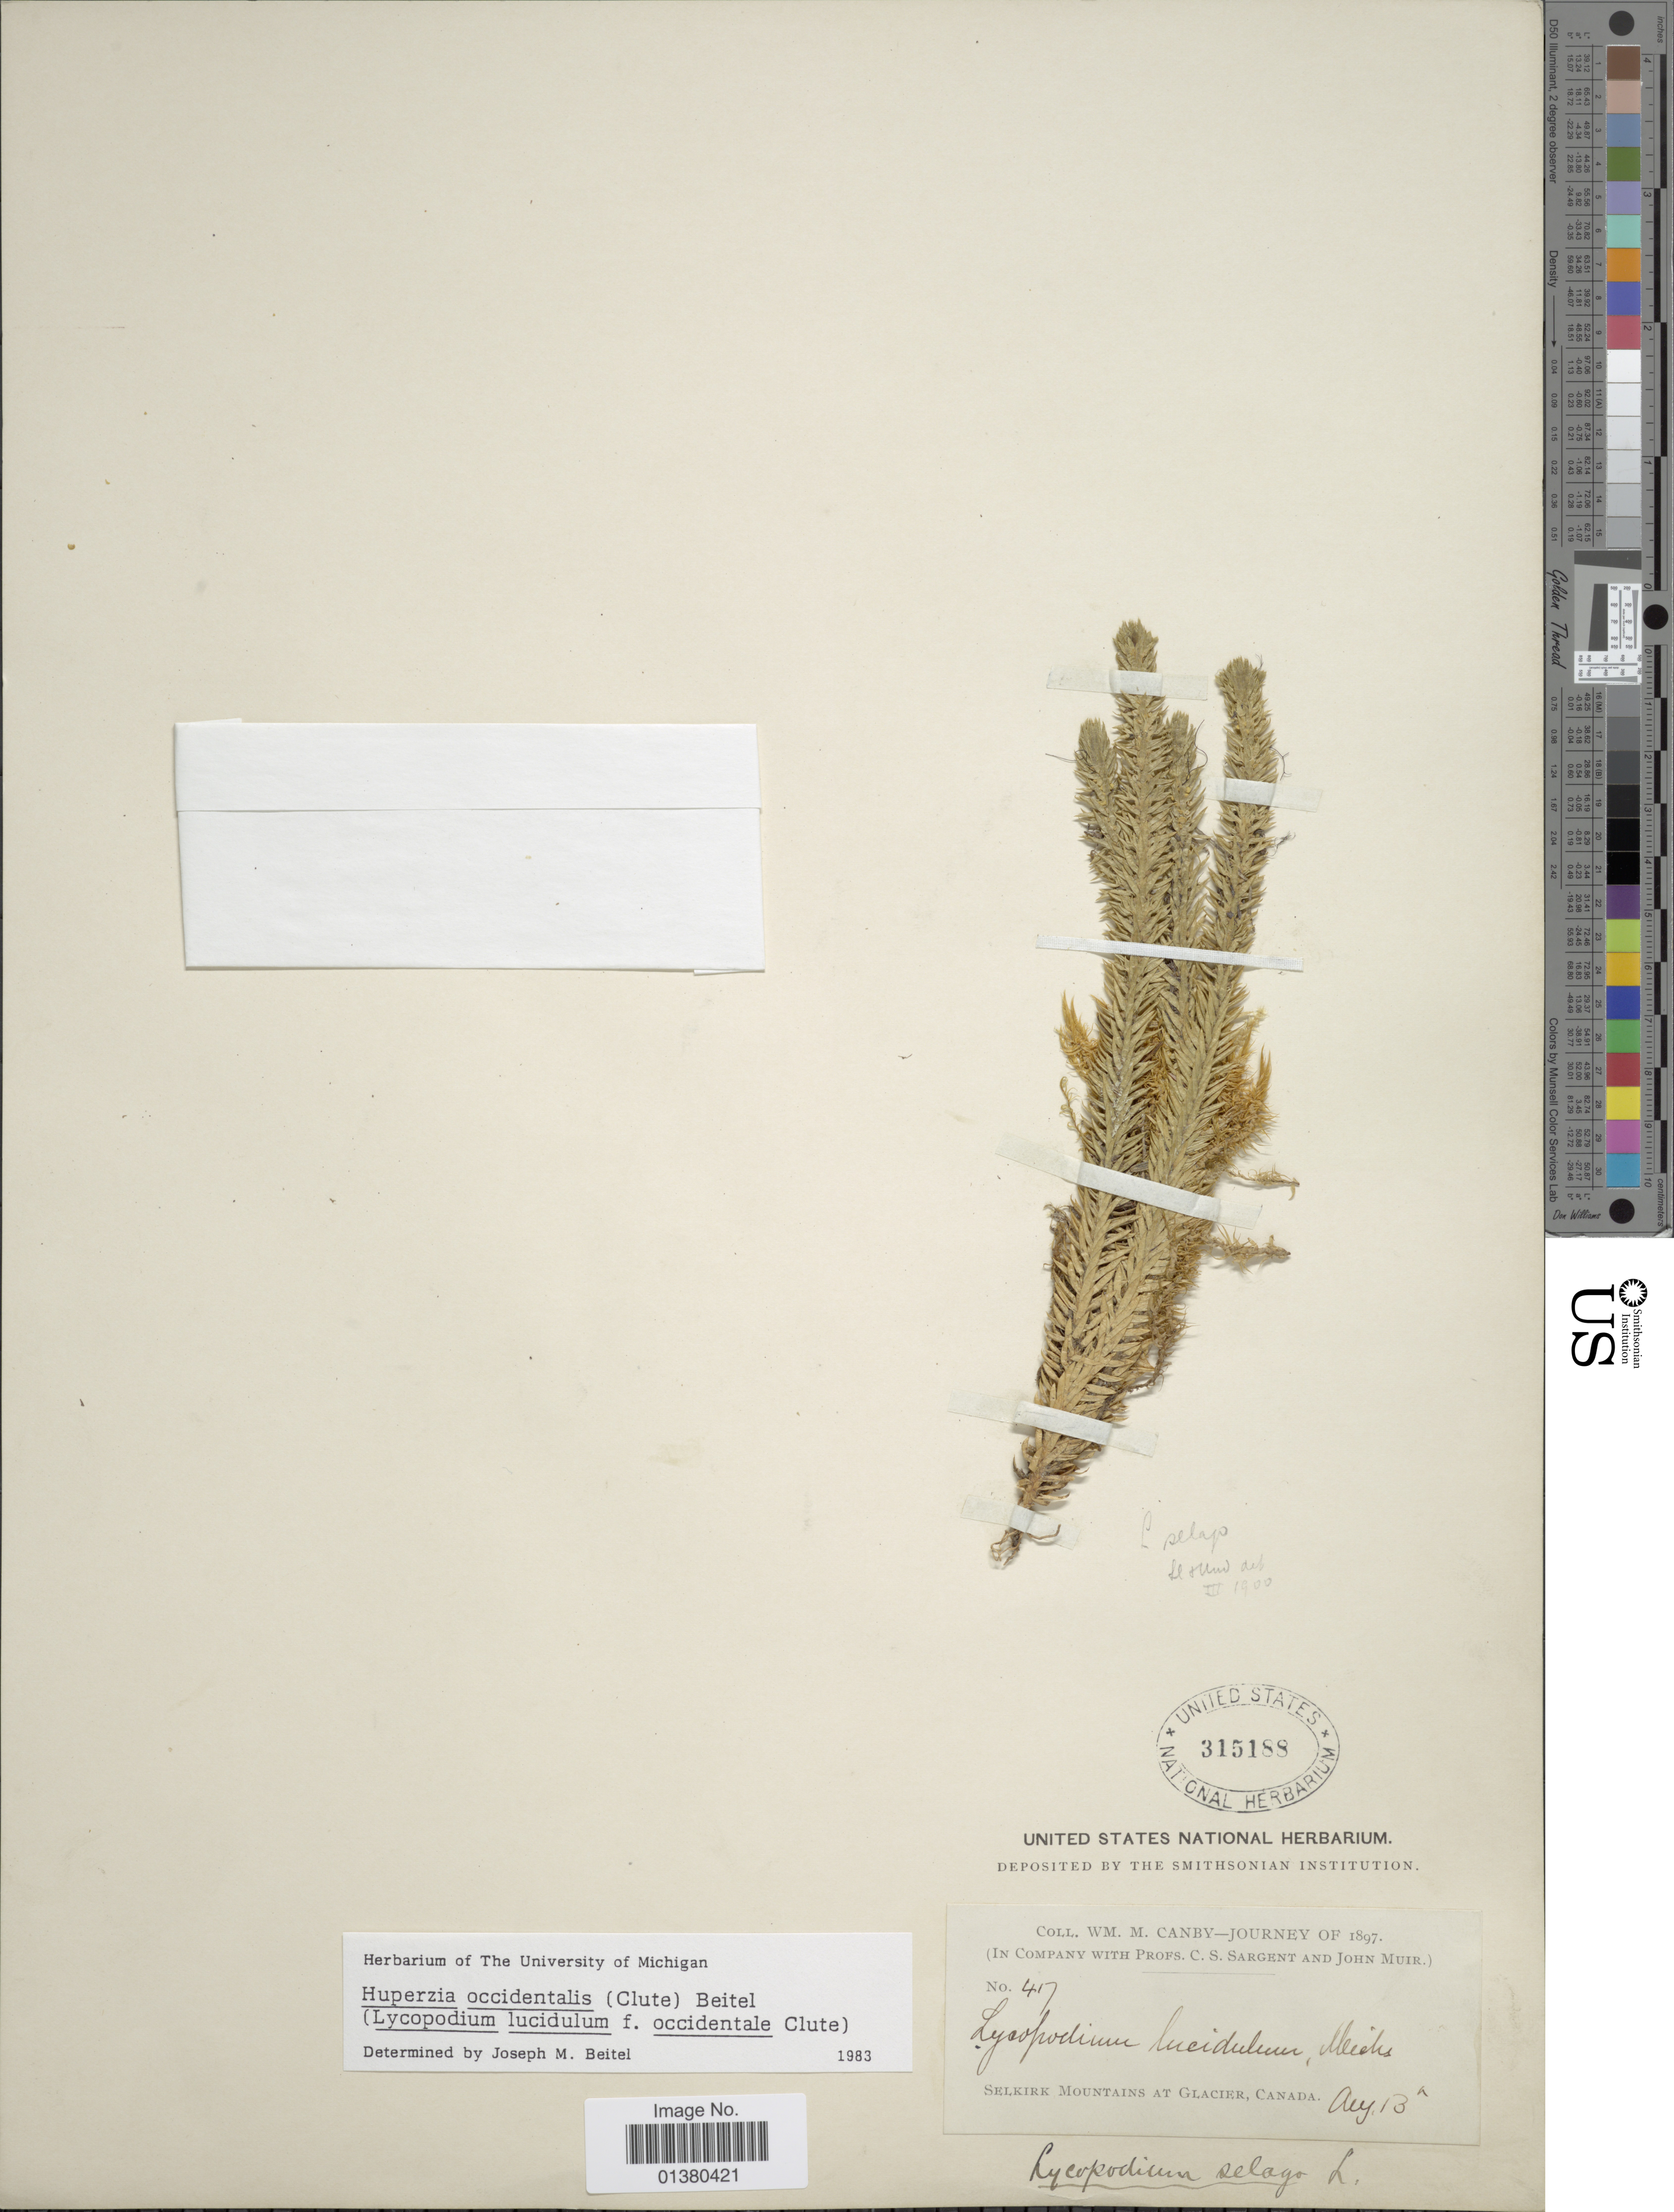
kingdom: Plantae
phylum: Tracheophyta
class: Lycopodiopsida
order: Lycopodiales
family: Lycopodiaceae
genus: Huperzia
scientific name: Huperzia occidentalis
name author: (Clute) Kartesz & Gandhi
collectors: C. S. Sargent & J. Muir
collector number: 417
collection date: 1897-08-13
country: Canada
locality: Selkirk Mountains at Glacier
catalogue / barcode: US 315188